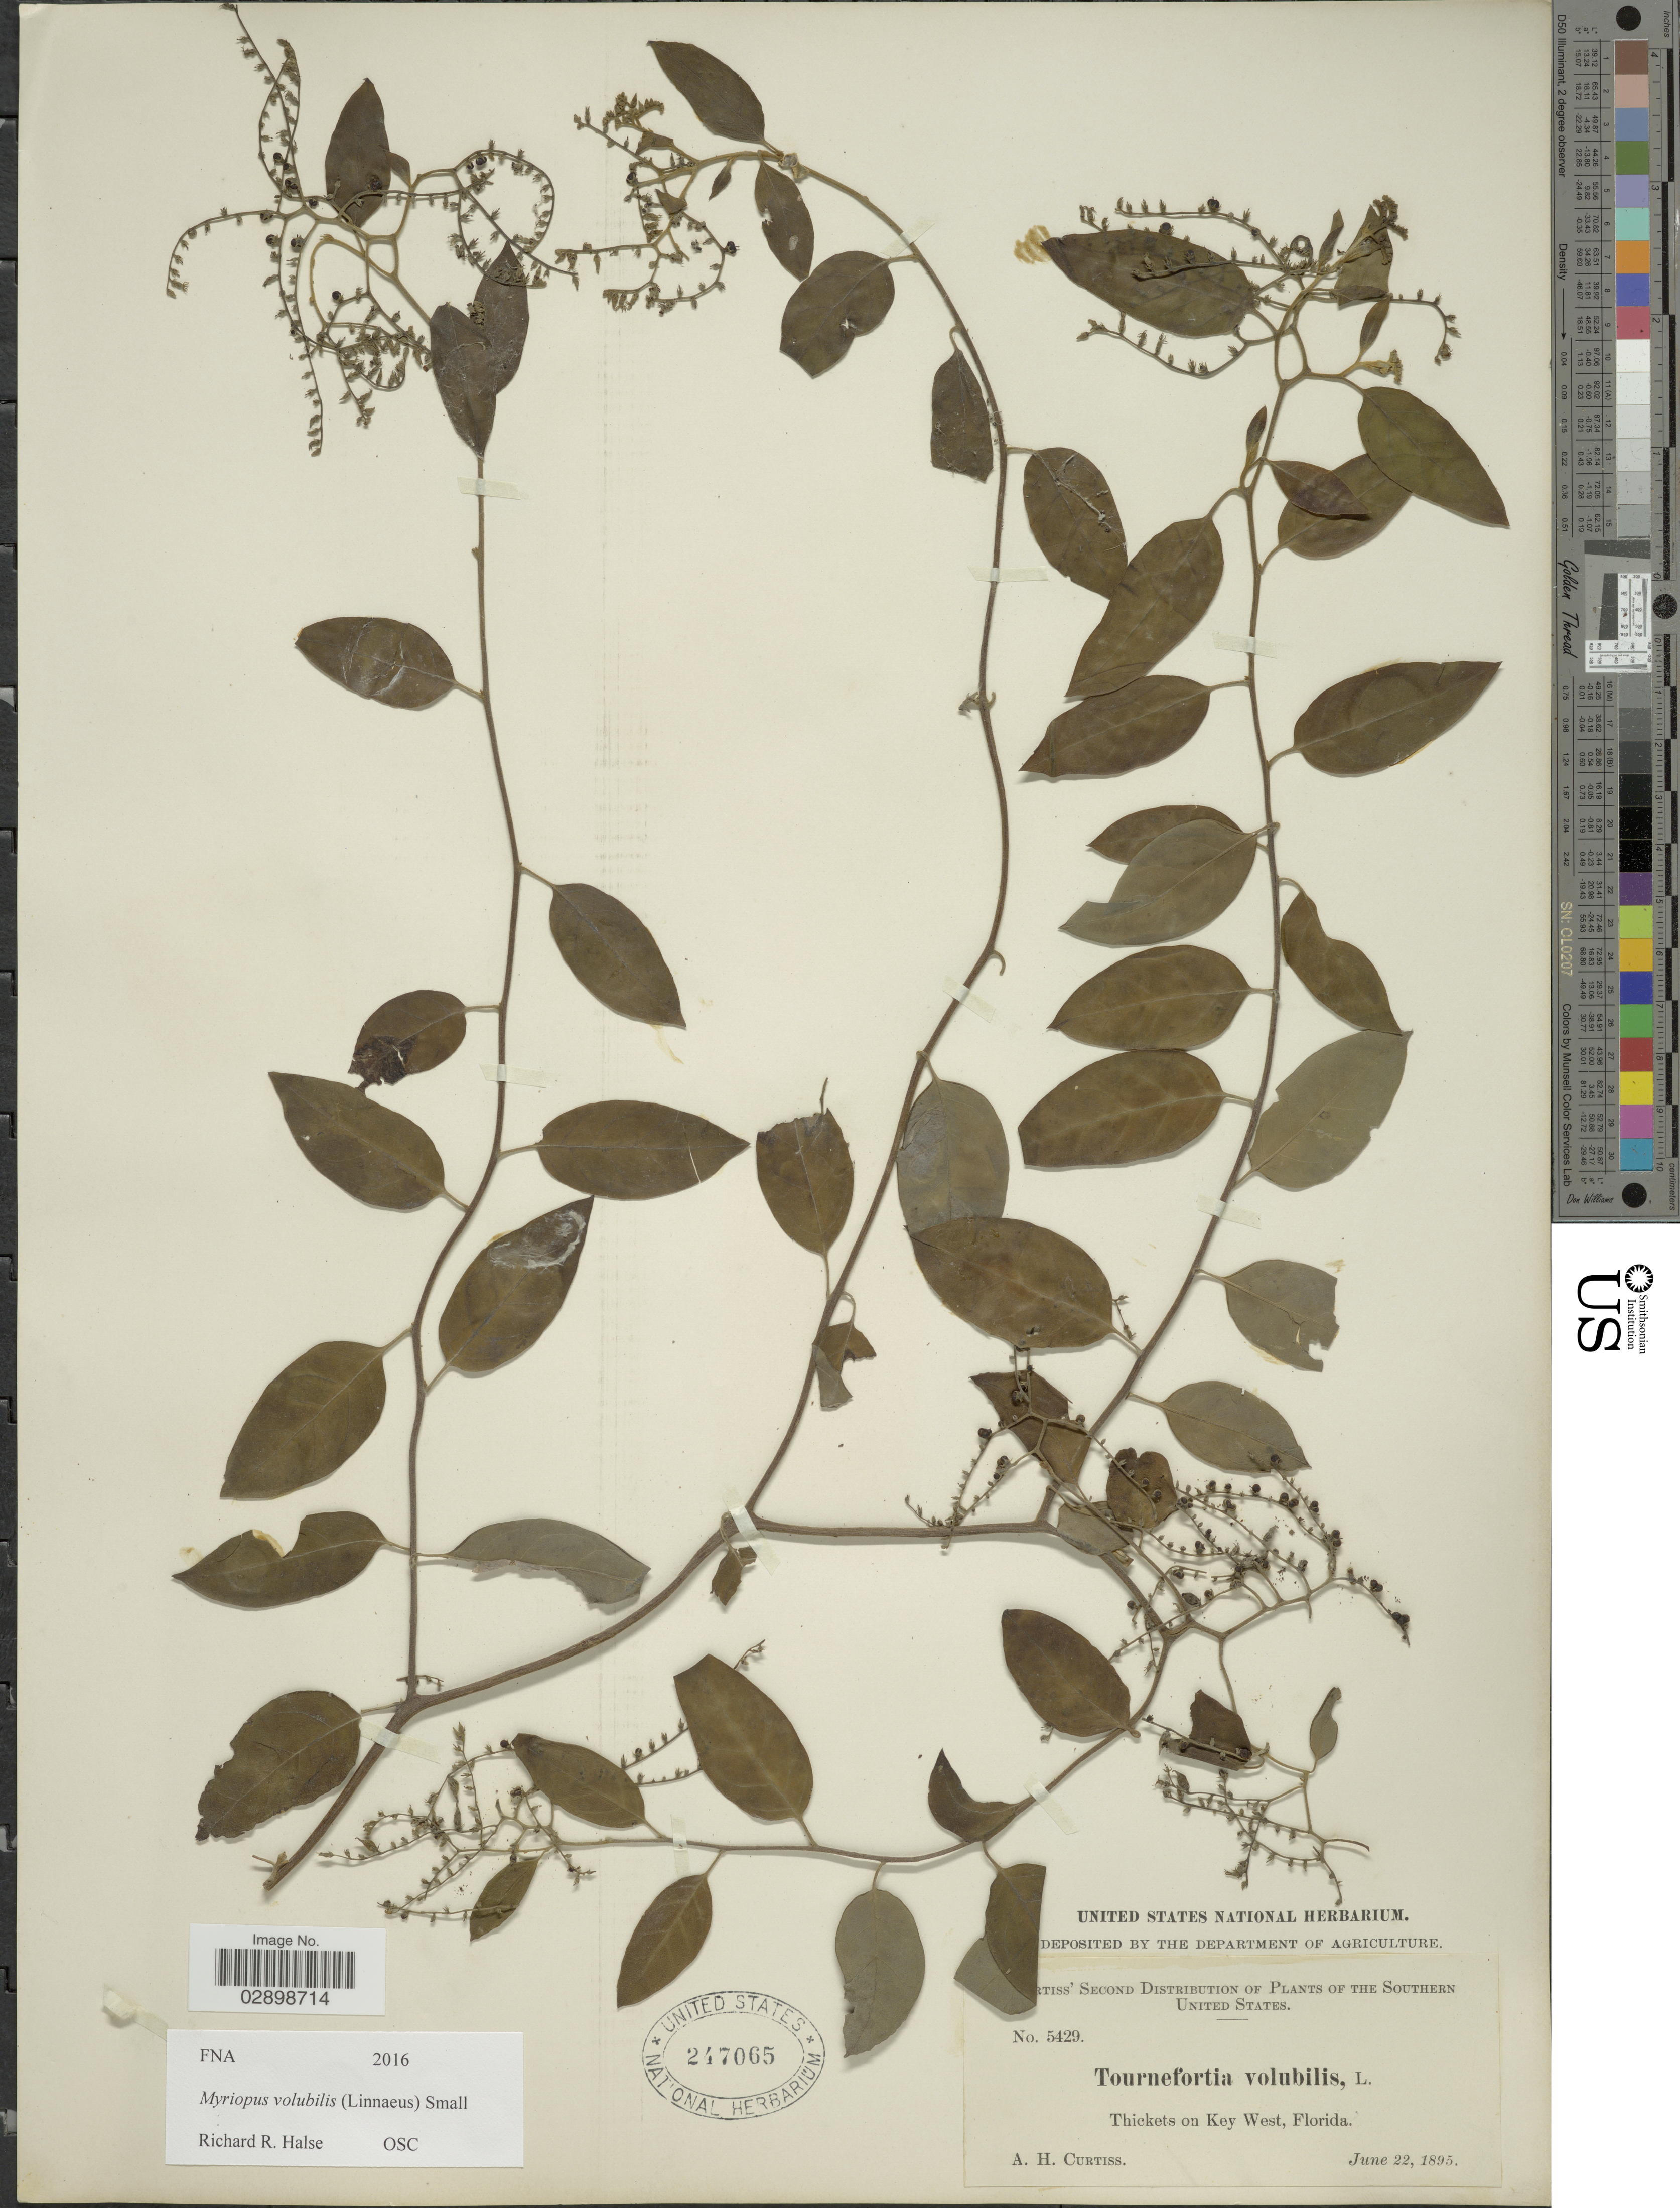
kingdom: Plantae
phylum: Tracheophyta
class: Magnoliopsida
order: Boraginales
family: Heliotropiaceae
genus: Myriopus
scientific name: Myriopus volubilis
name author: (L.) Small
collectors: A. H. Curtiss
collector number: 5429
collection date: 1895-06-22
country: United States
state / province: Florida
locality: Southern United States. Thickets on Key West.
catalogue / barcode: US 247065